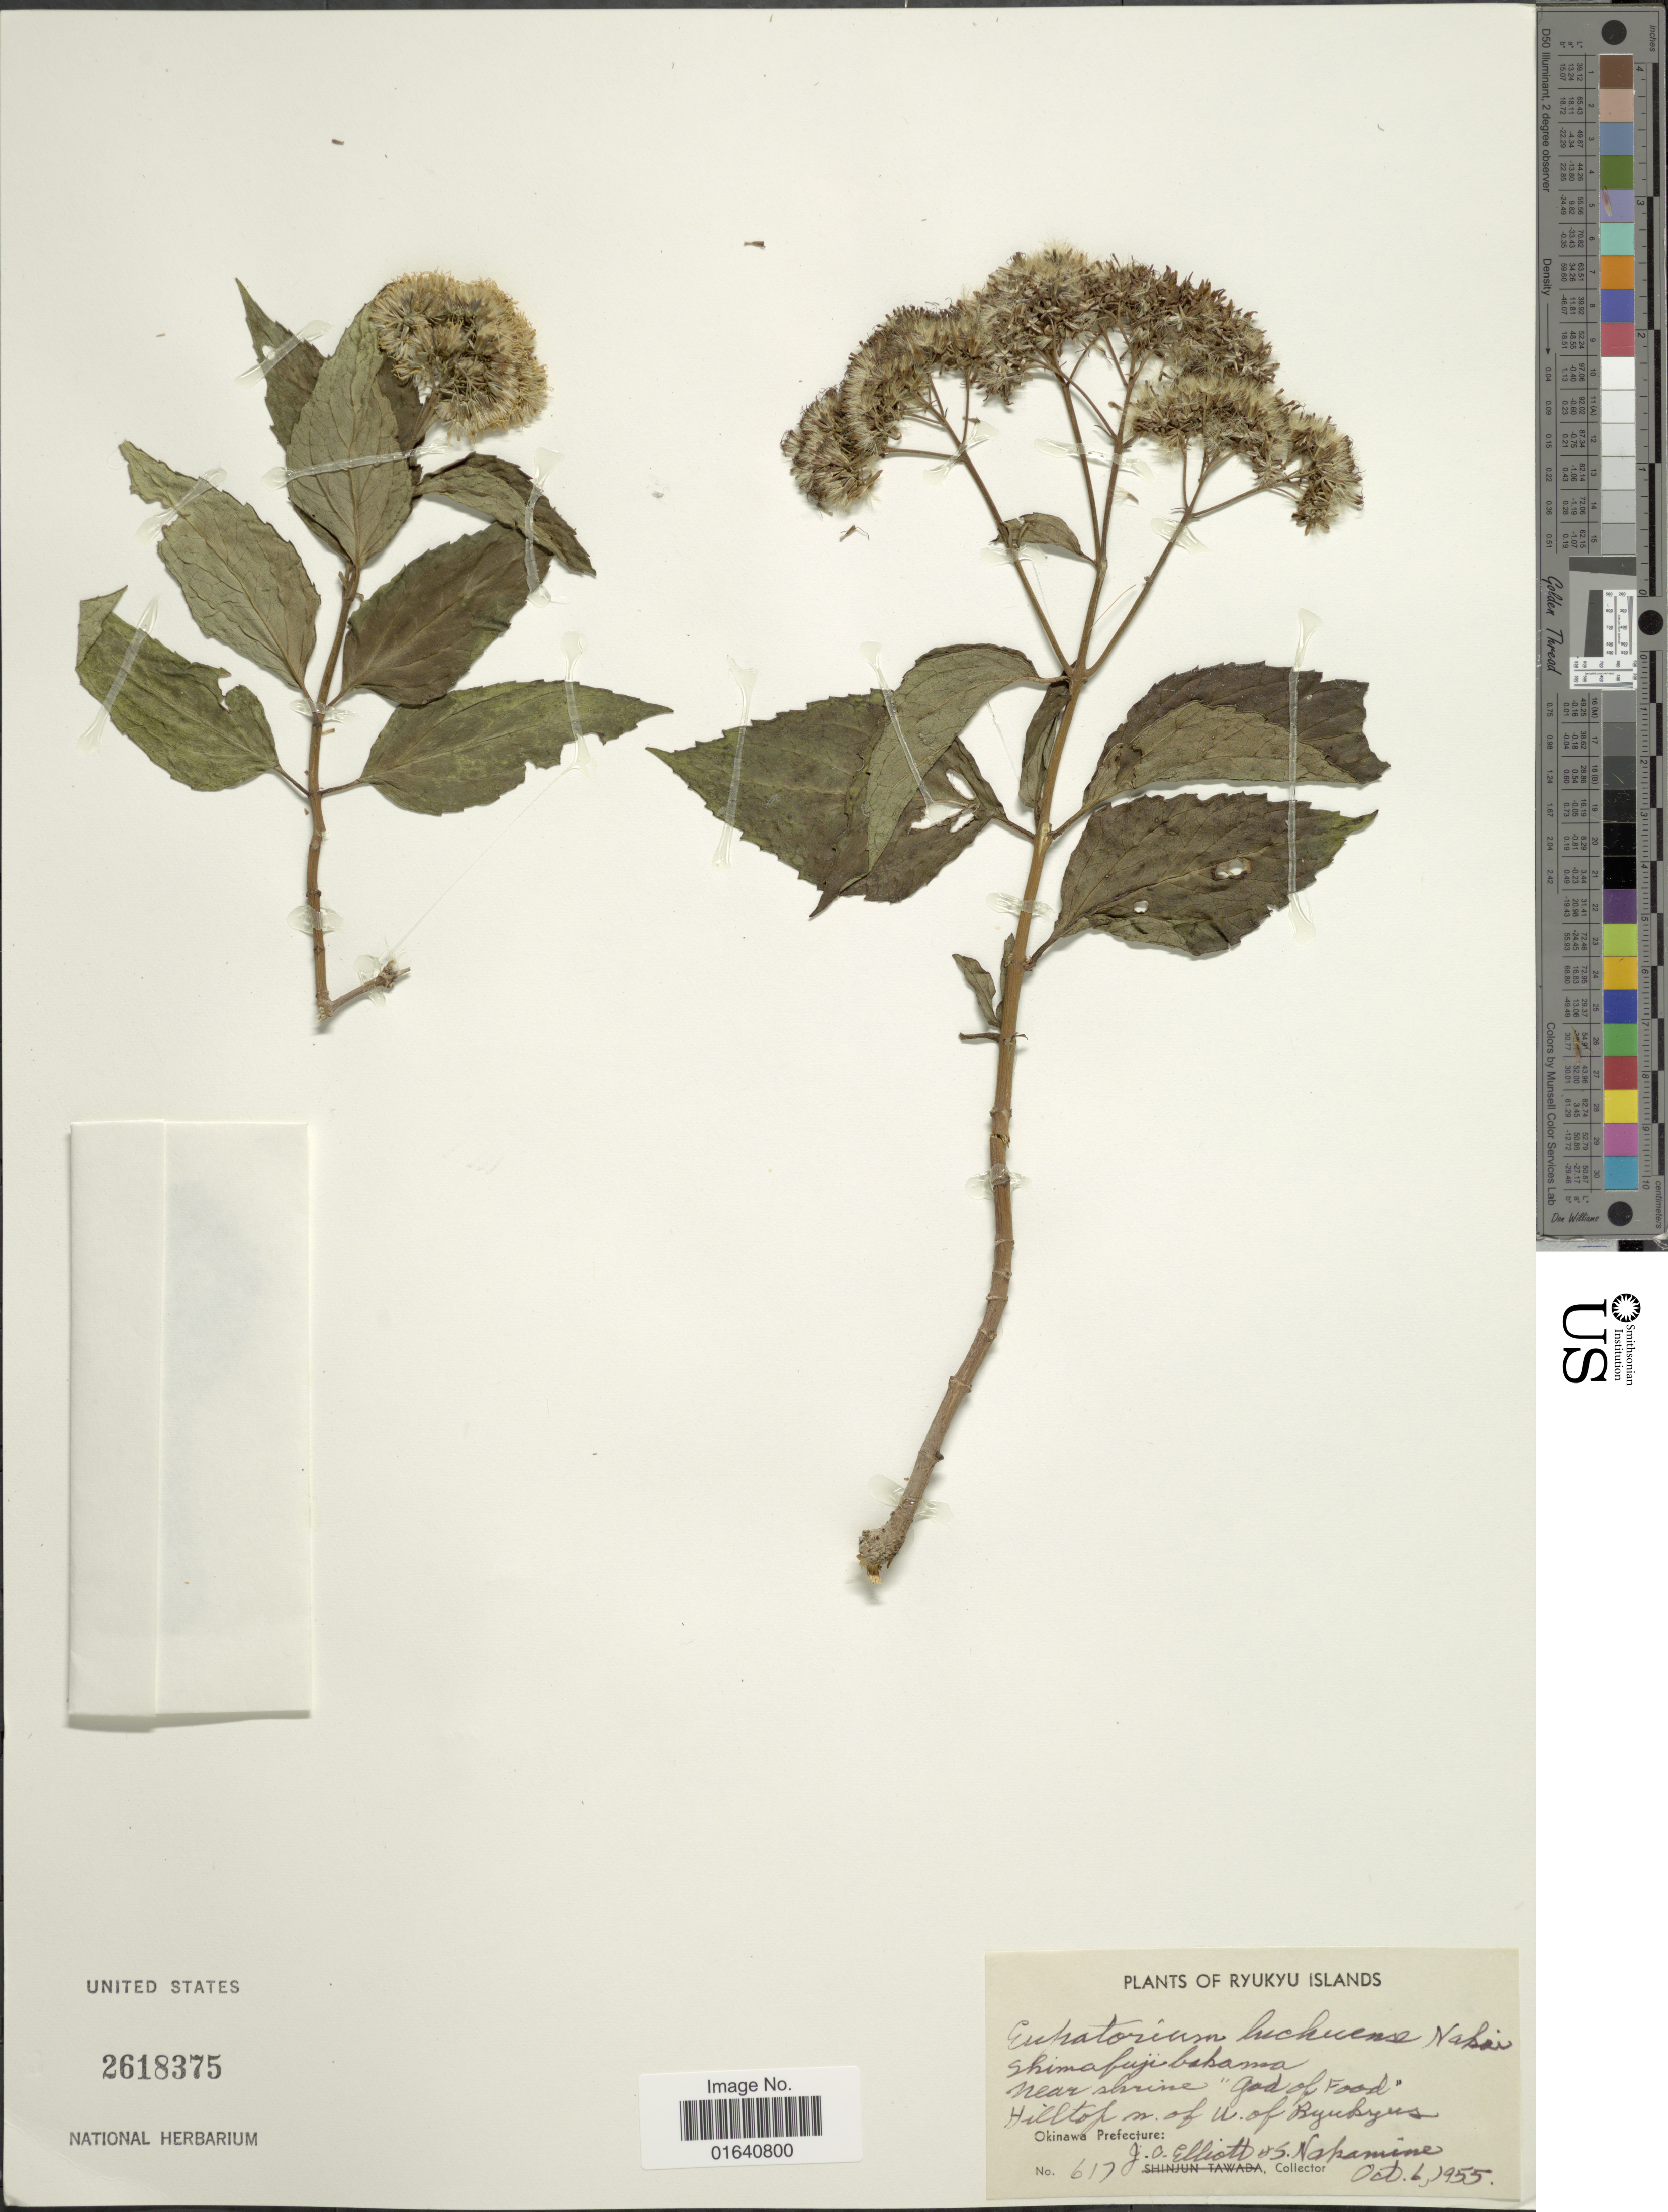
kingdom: Plantae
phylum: Tracheophyta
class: Magnoliopsida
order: Asterales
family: Asteraceae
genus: Eupatorium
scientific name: Eupatorium luchuense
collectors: J. Elliot & S. Nakamine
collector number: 617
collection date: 1955-10-06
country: Japan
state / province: Okinawa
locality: Ryukyu islands, near shrine 'God of Food' Hilltop n. of N of Ryukyus, Okinawa Prefecture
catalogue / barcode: US 2618375